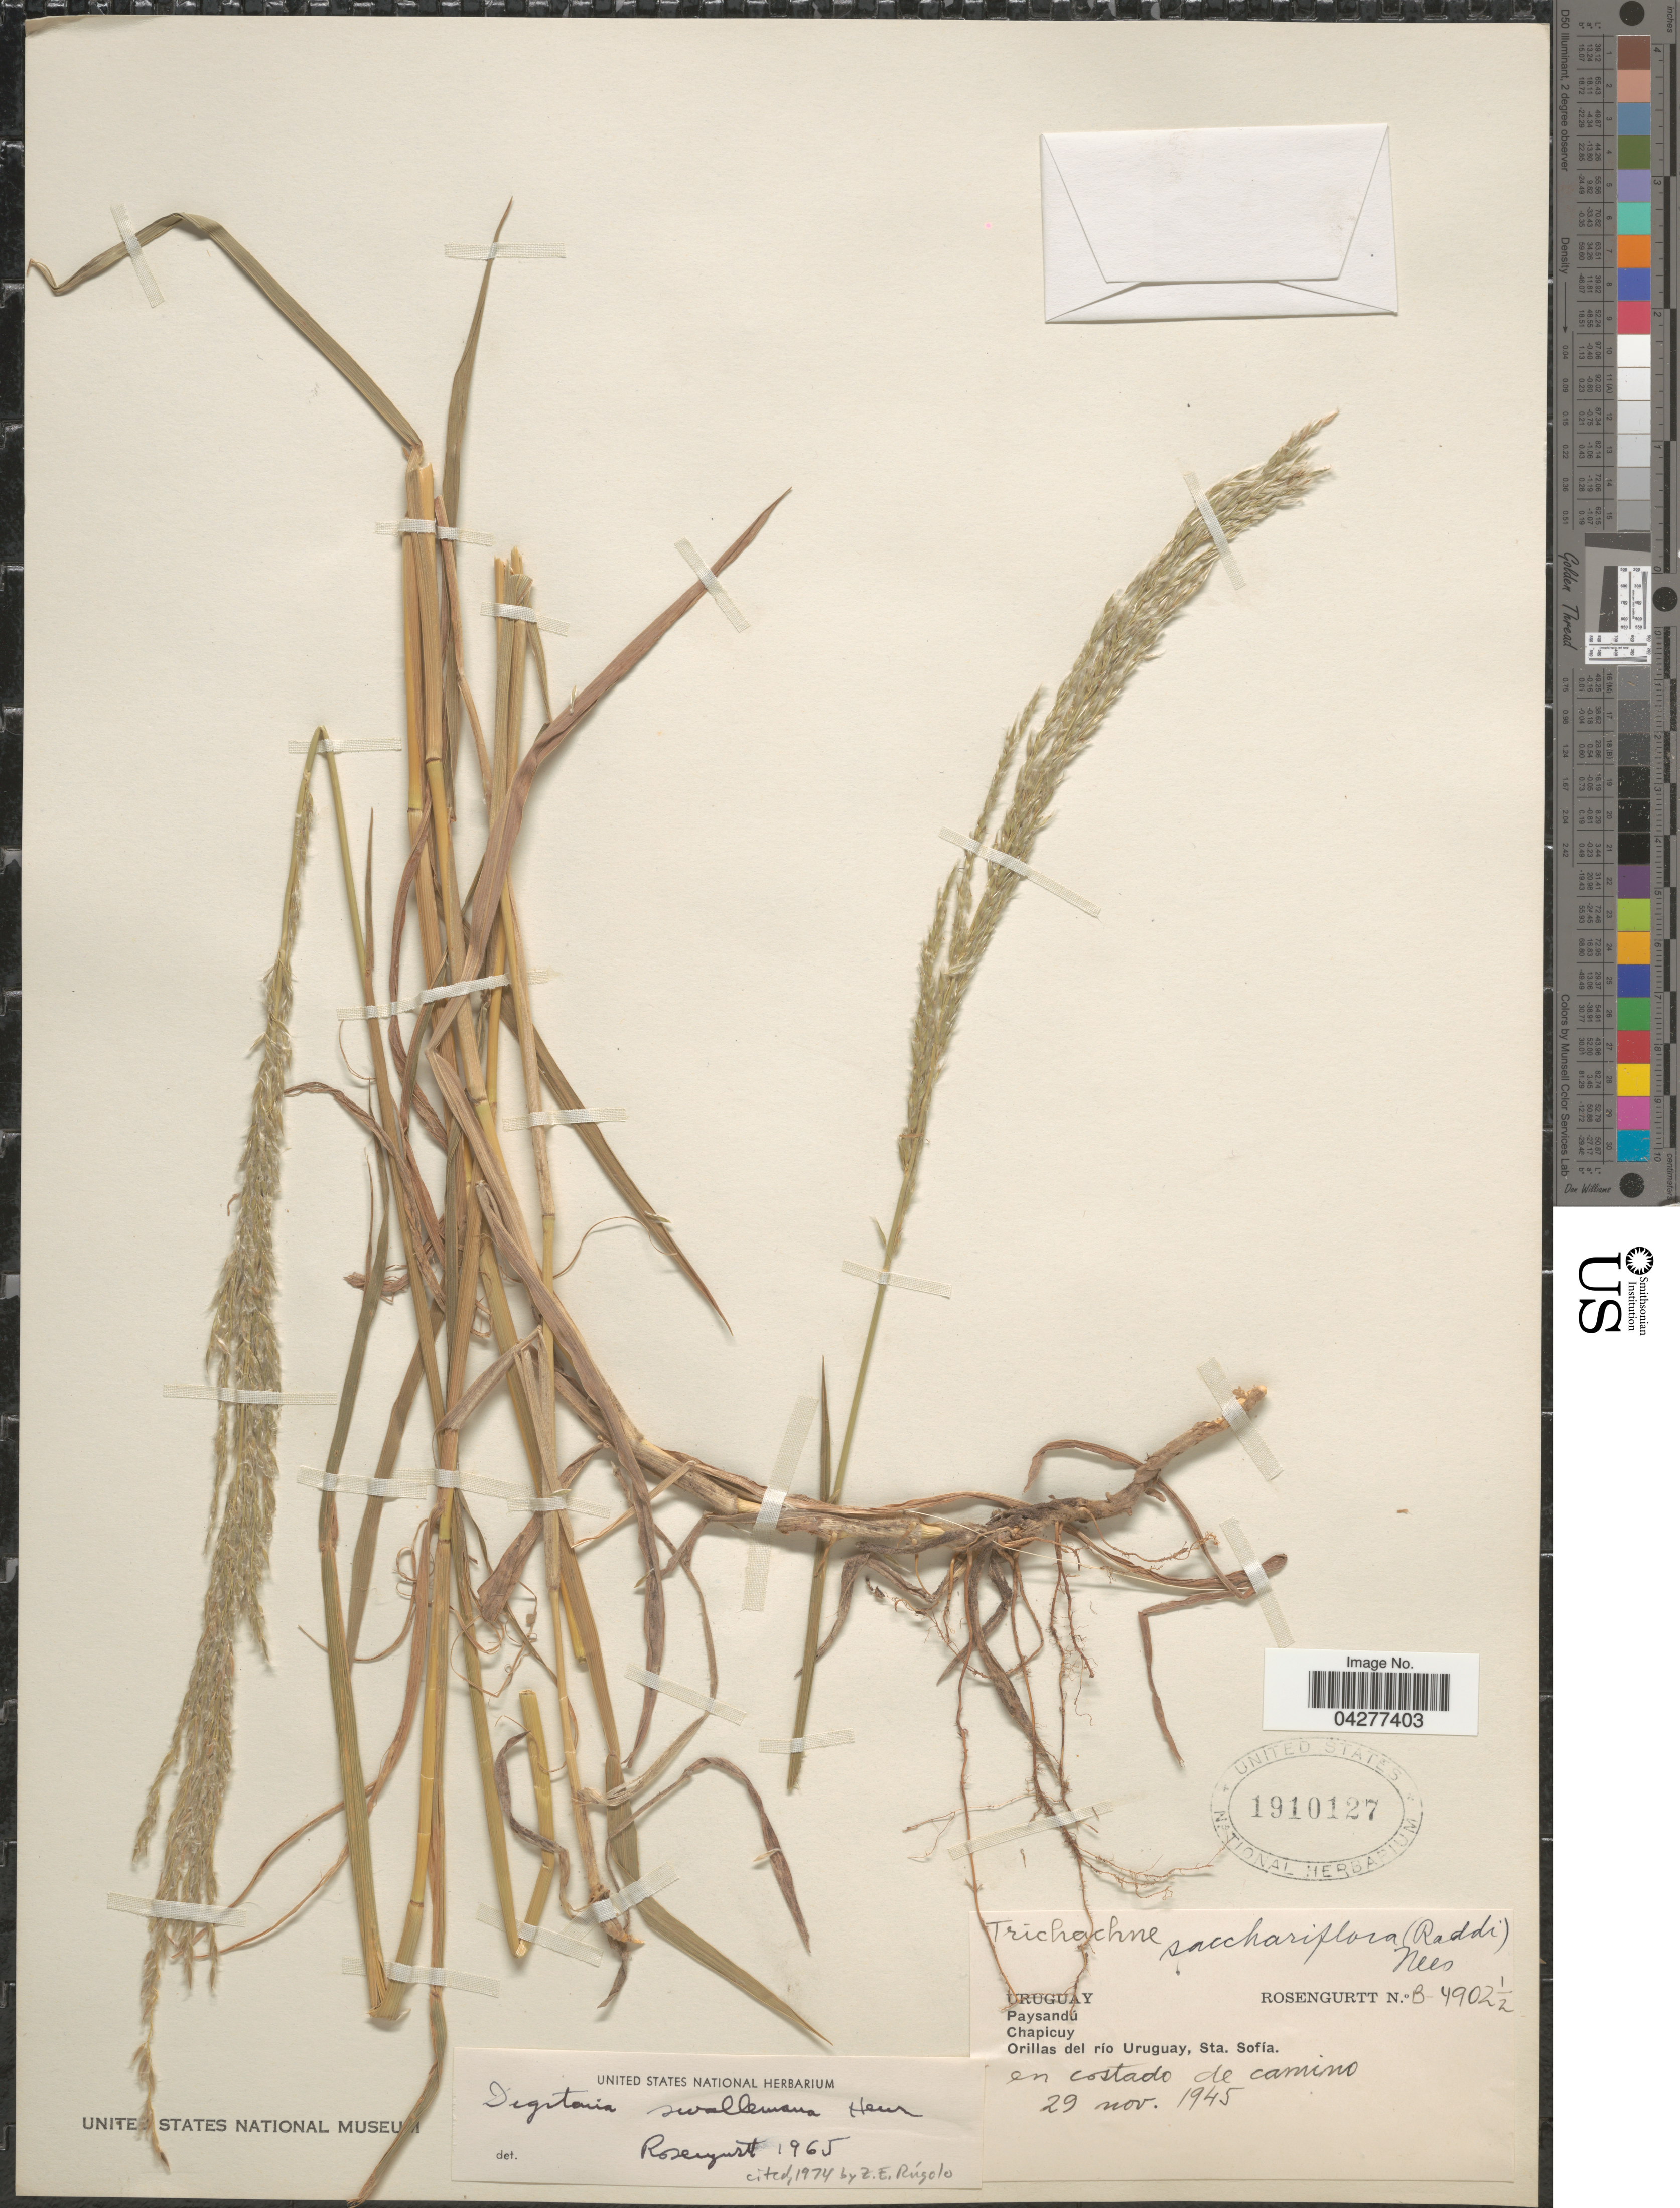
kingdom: Plantae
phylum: Tracheophyta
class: Liliopsida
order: Poales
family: Poaceae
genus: Digitaria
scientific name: Digitaria swalleniana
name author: Henr.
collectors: Rosengurtt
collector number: B-4902½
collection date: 1945-11-29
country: Uruguay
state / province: Paysandu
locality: Chapicuy. Orillas del río Uruguay, Sta. Sofía. En costado de camino.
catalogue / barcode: US 1910127